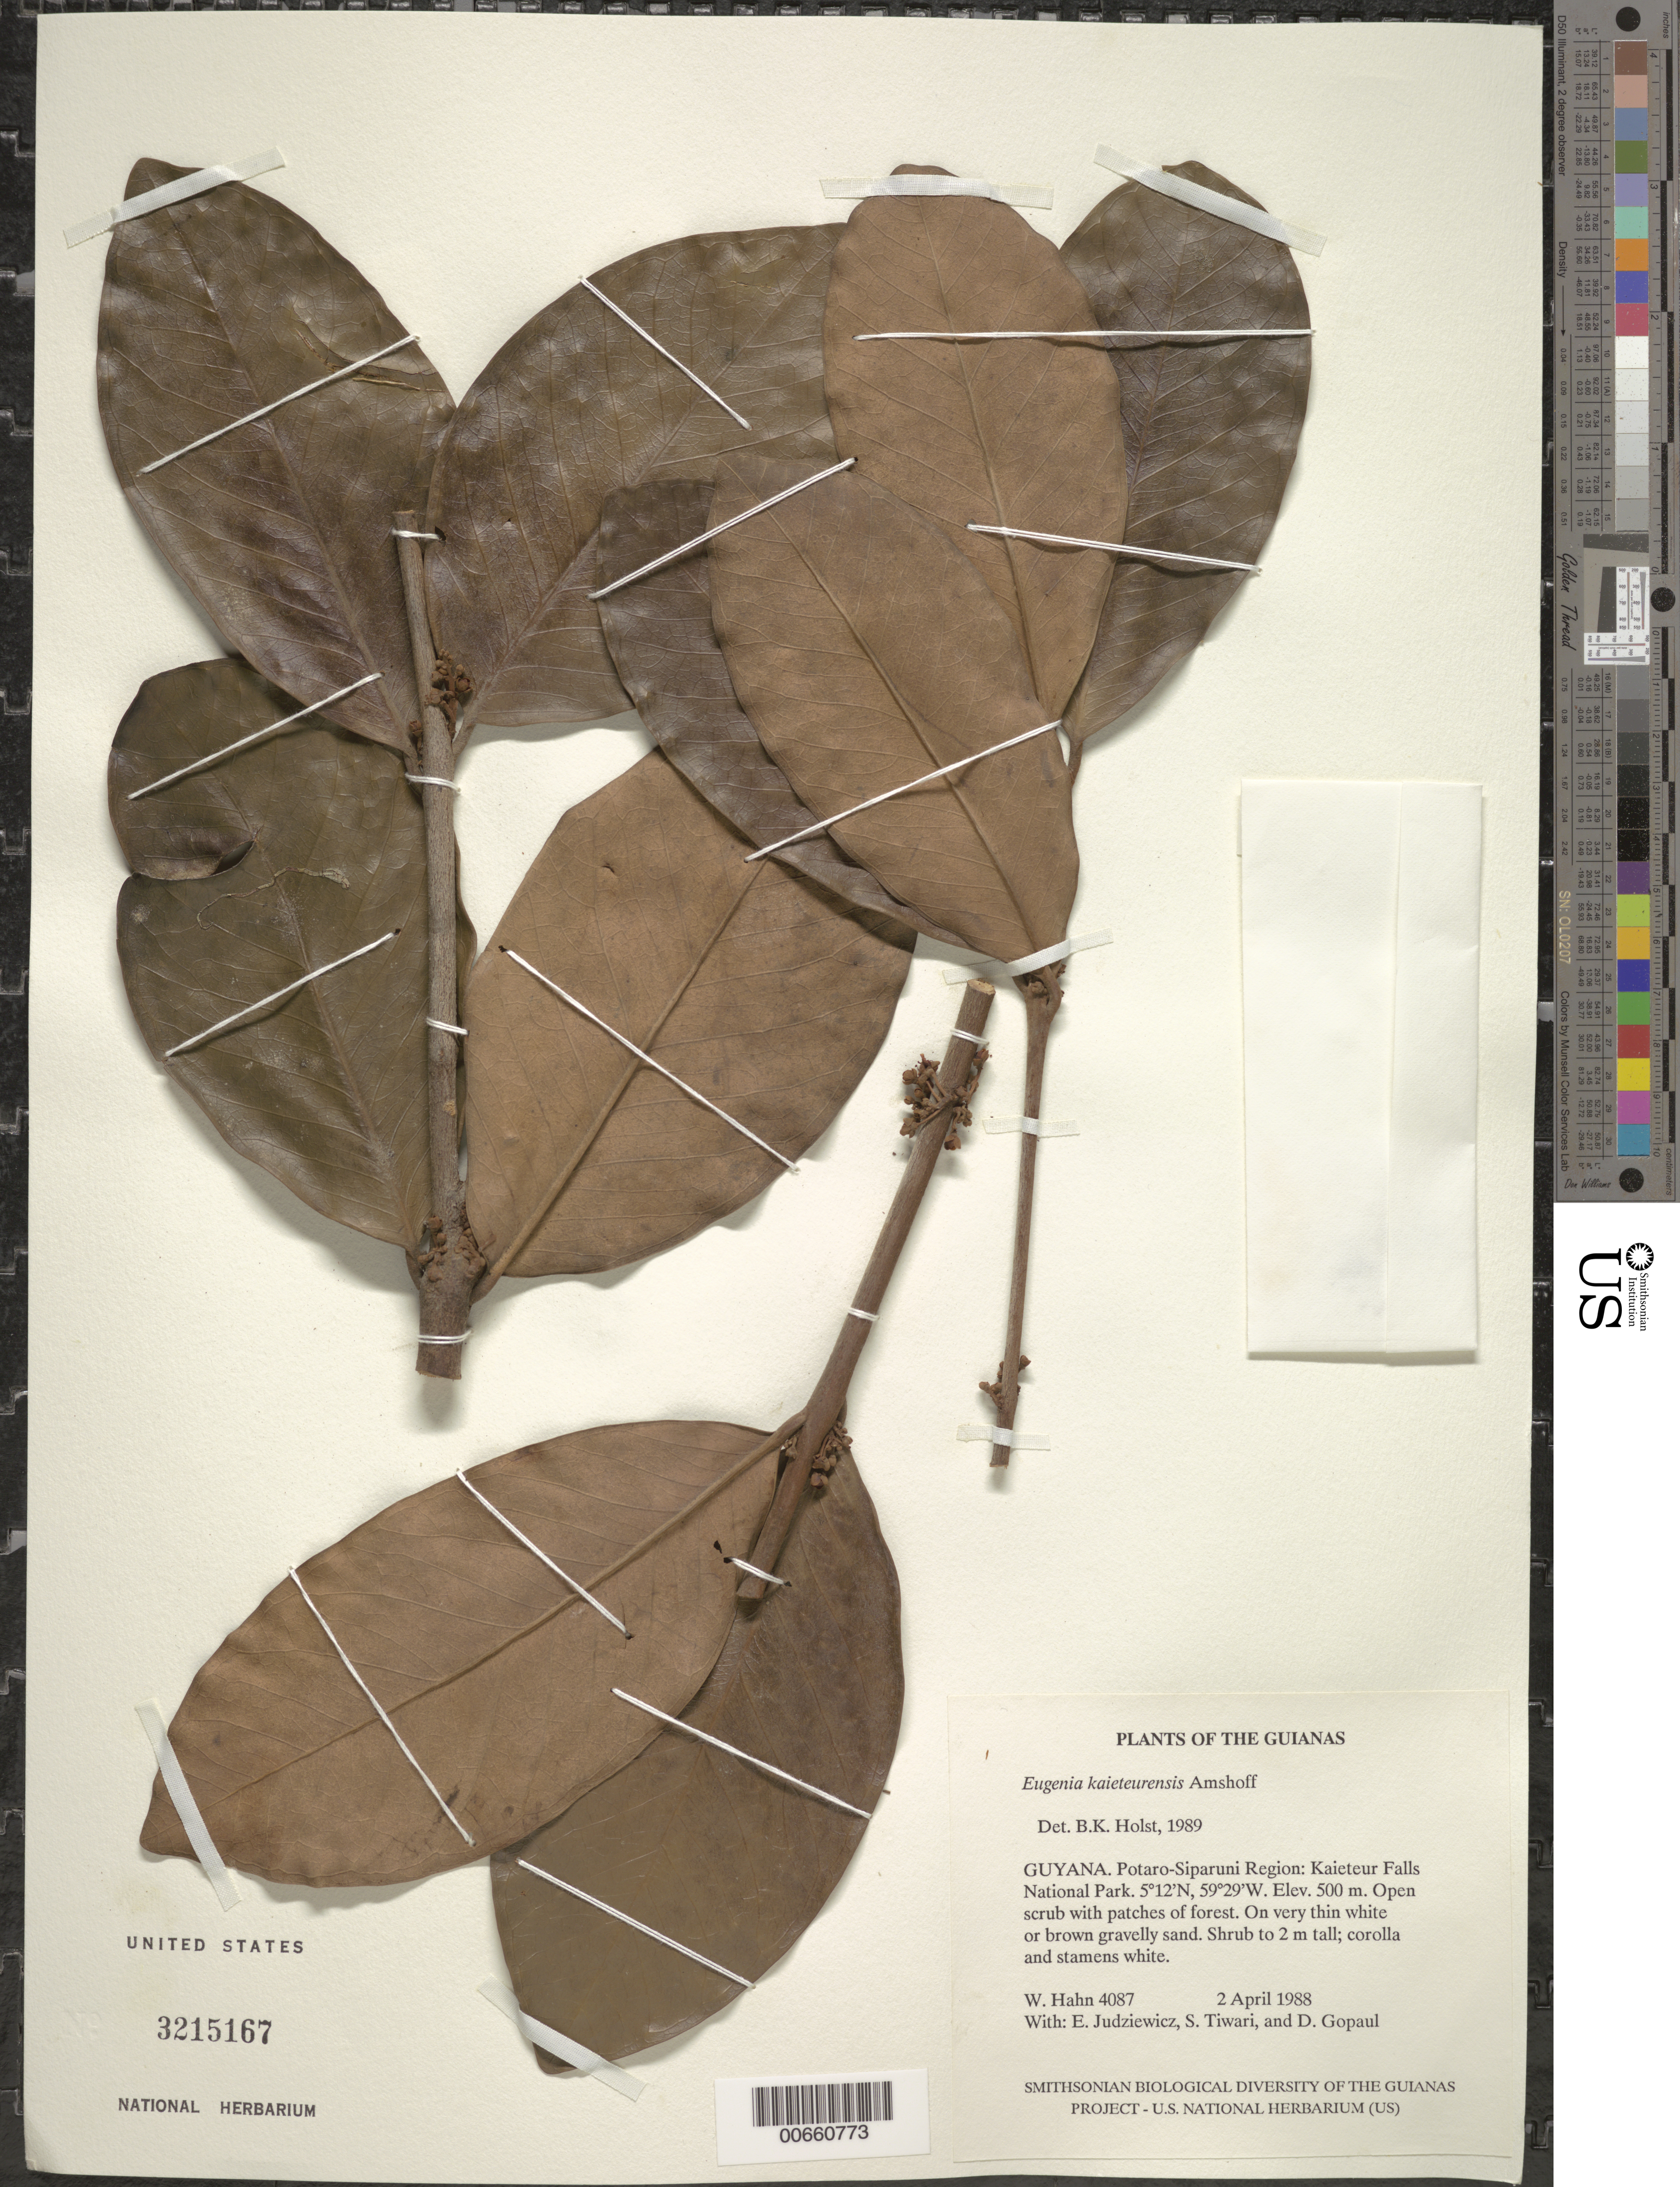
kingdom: Plantae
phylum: Tracheophyta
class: Magnoliopsida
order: Myrtales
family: Myrtaceae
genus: Eugenia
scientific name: Eugenia kaieteurensis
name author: Amshoff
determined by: Holst, Bruce K.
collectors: W. Hahn, E. J. Judziewicz, S. Tiwari & D. Gopaul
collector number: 4087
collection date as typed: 2 April 1988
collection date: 1988-04-02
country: Guyana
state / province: Potaro-Siparuni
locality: Kaieteur Falls National Park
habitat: Open scrub with patches of forest. On very thin white or brown gravelly sand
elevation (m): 500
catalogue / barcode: US 3215167